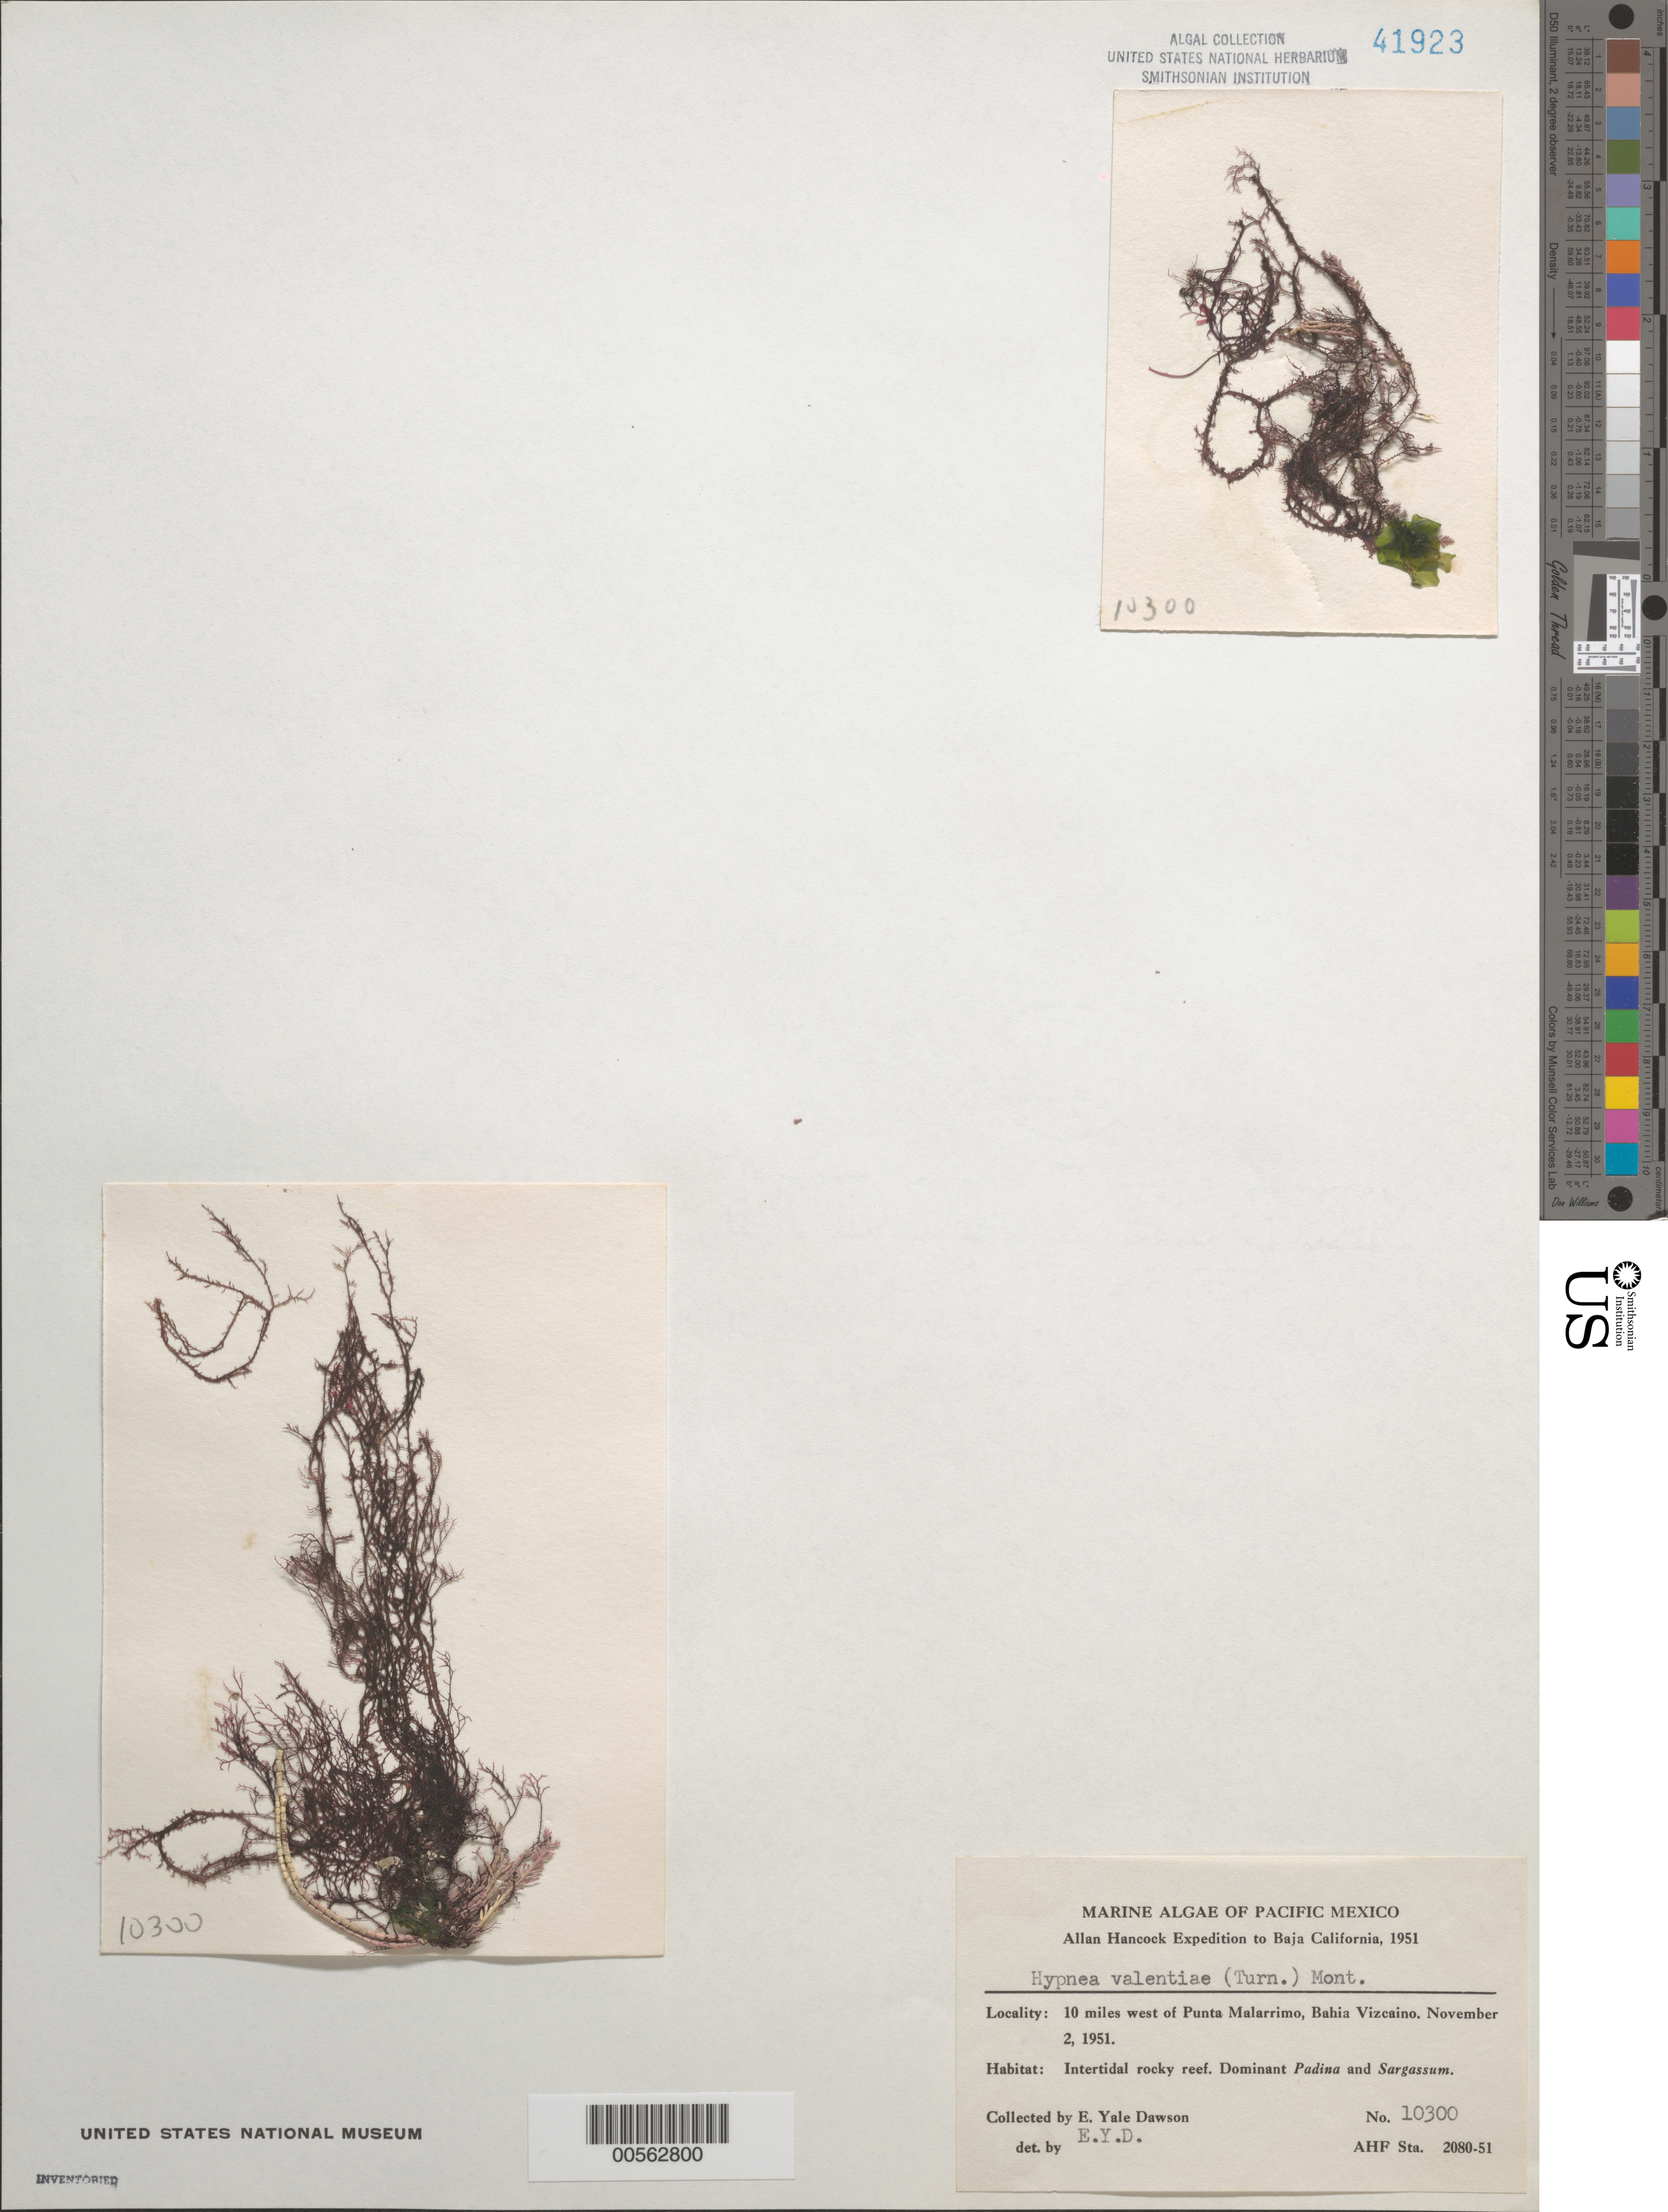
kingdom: Plantae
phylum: Rhodophyta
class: Florideophyceae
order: Gigartinales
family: Cystocloniaceae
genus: Hypnea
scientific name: Hypnea valentiae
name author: (Turner) Mont.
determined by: Dawson, E. Y.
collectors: E. Y. Dawson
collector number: EYD 10300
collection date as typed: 02 Nov 1951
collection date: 1951-11-02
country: Mexico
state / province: Baja California Sur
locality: Bahia Sebastian Vizcaino (Bahia Viscaino), 10 miles west of Punta Malarrimo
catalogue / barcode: US 41923